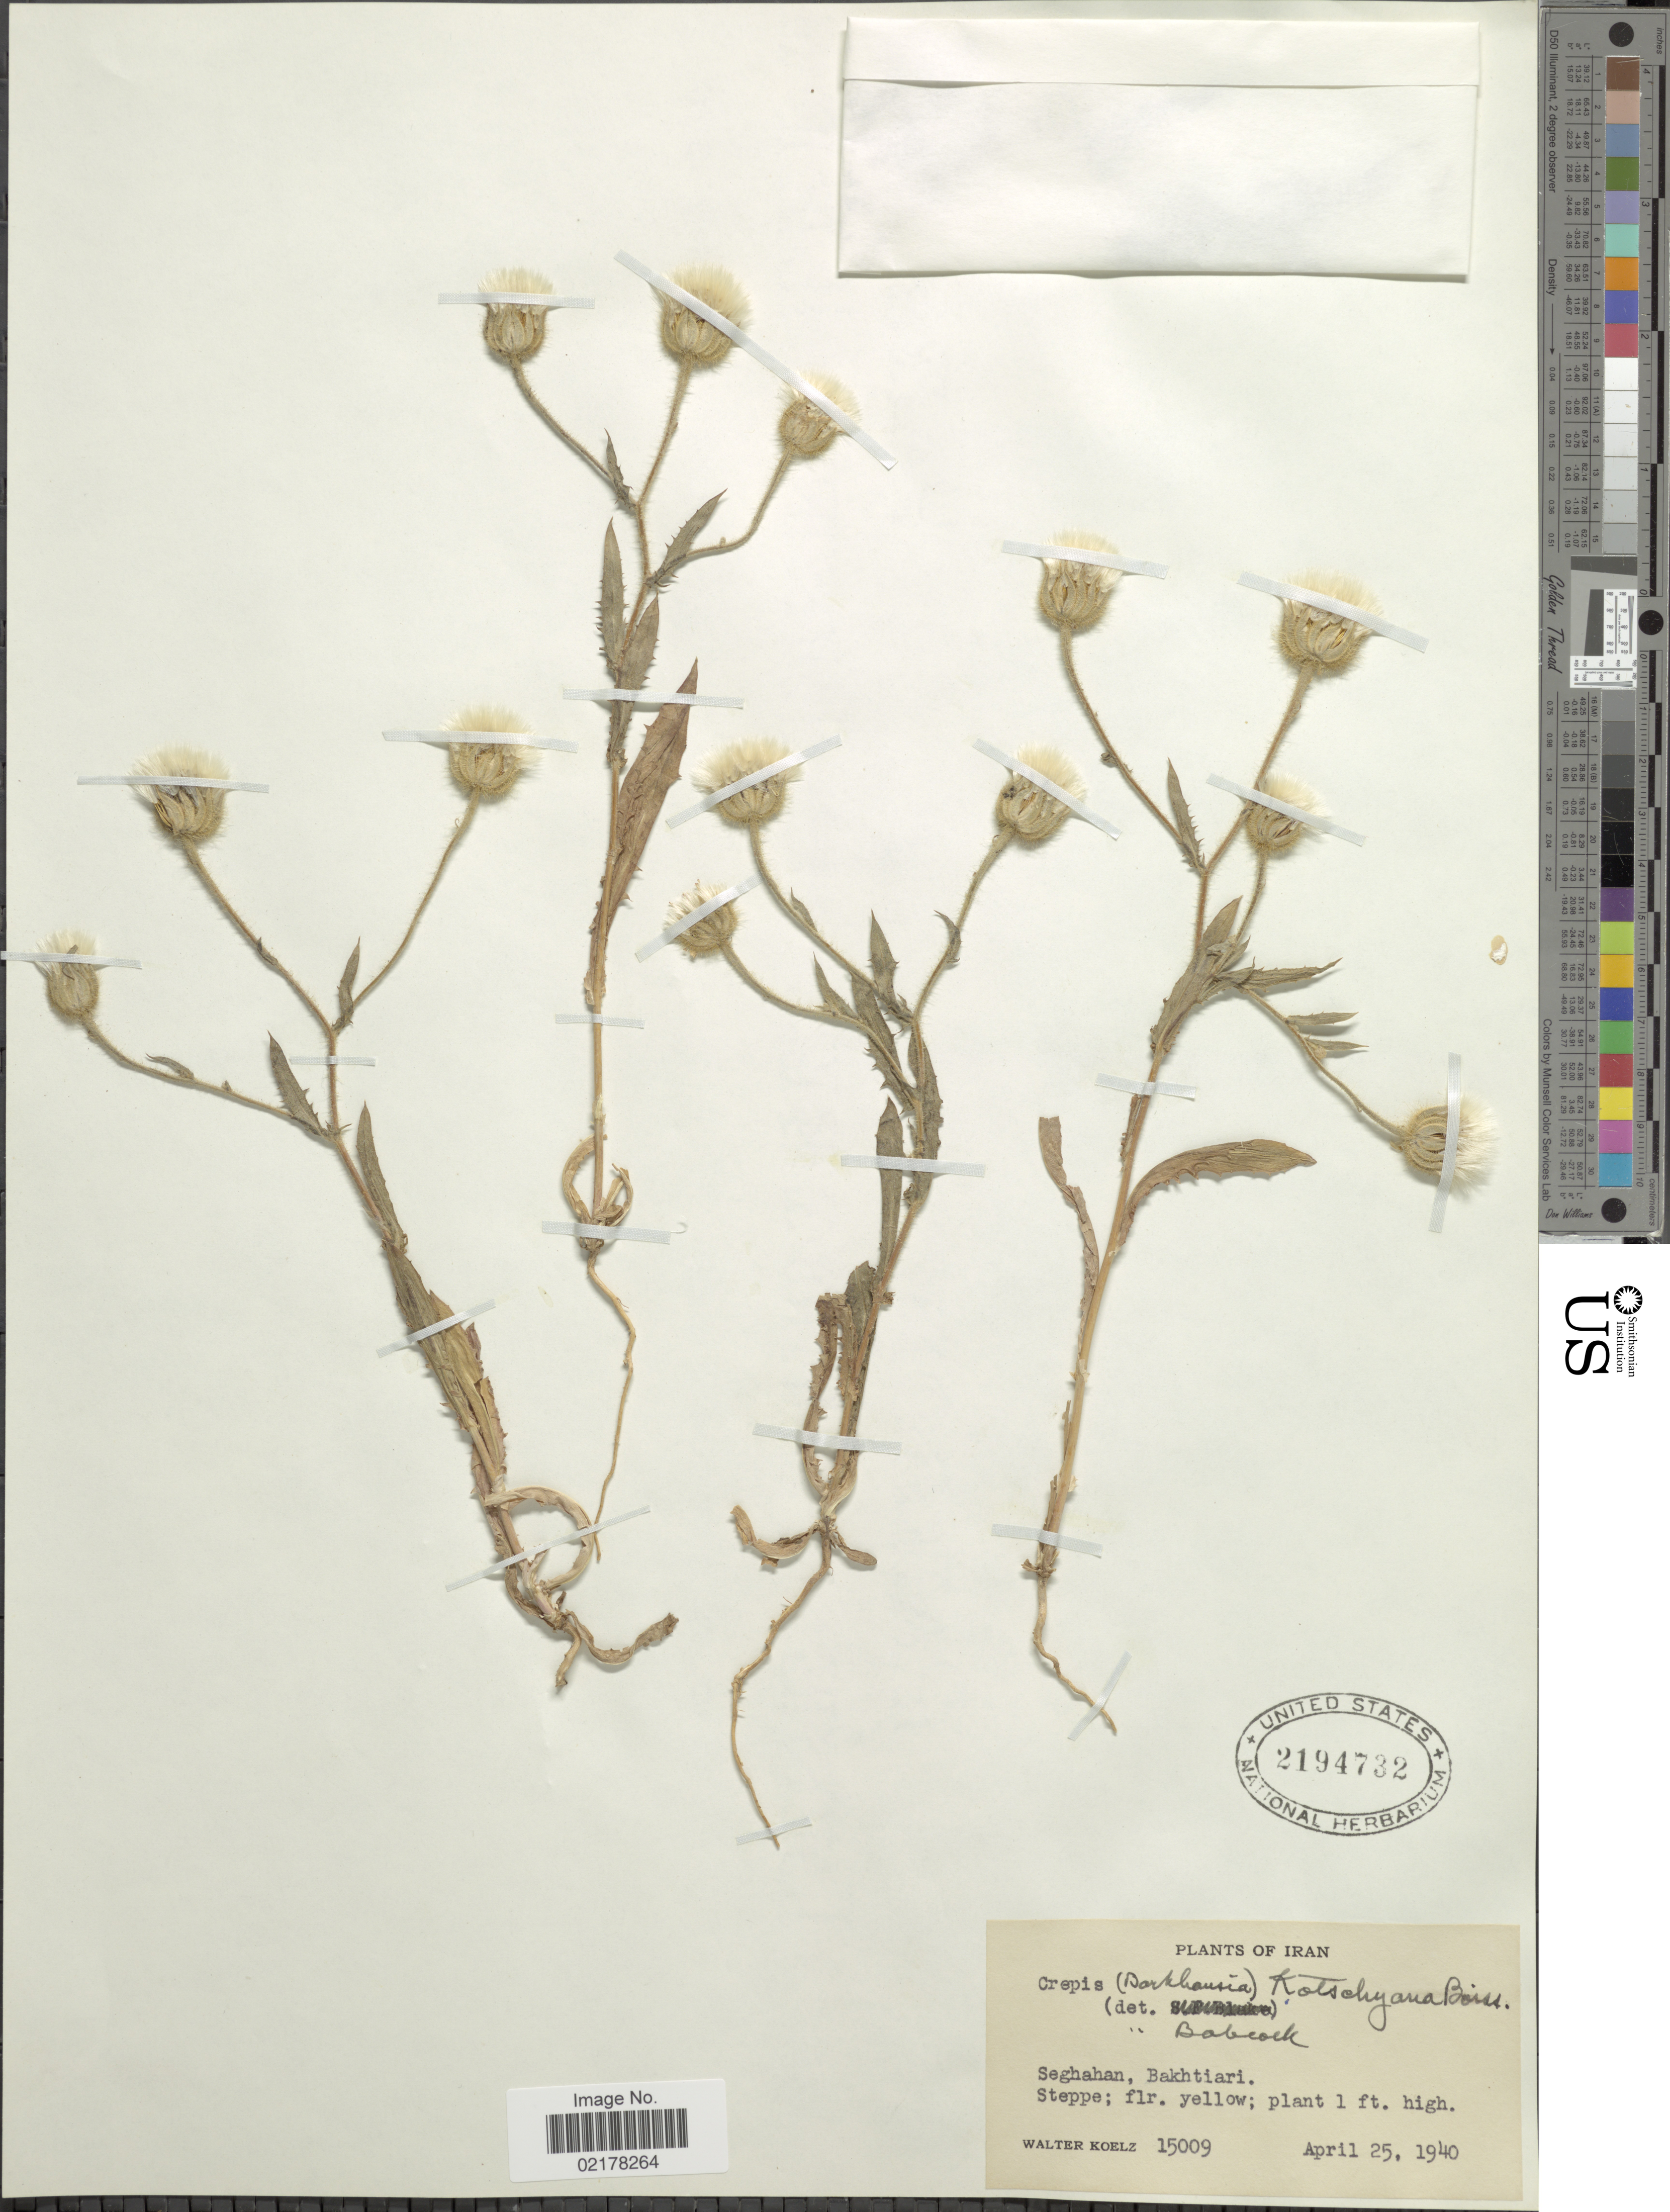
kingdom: Plantae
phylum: Tracheophyta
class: Magnoliopsida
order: Asterales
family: Asteraceae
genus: Crepis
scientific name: Crepis kotschyana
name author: (Boiss.) Boiss.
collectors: W. N. Koelz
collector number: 15009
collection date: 1940-04-25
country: Iran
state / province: Chahar Mahaal and Bakhtiari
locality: Seghahan, Bakhtiari. Steppe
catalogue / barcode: US 2194732